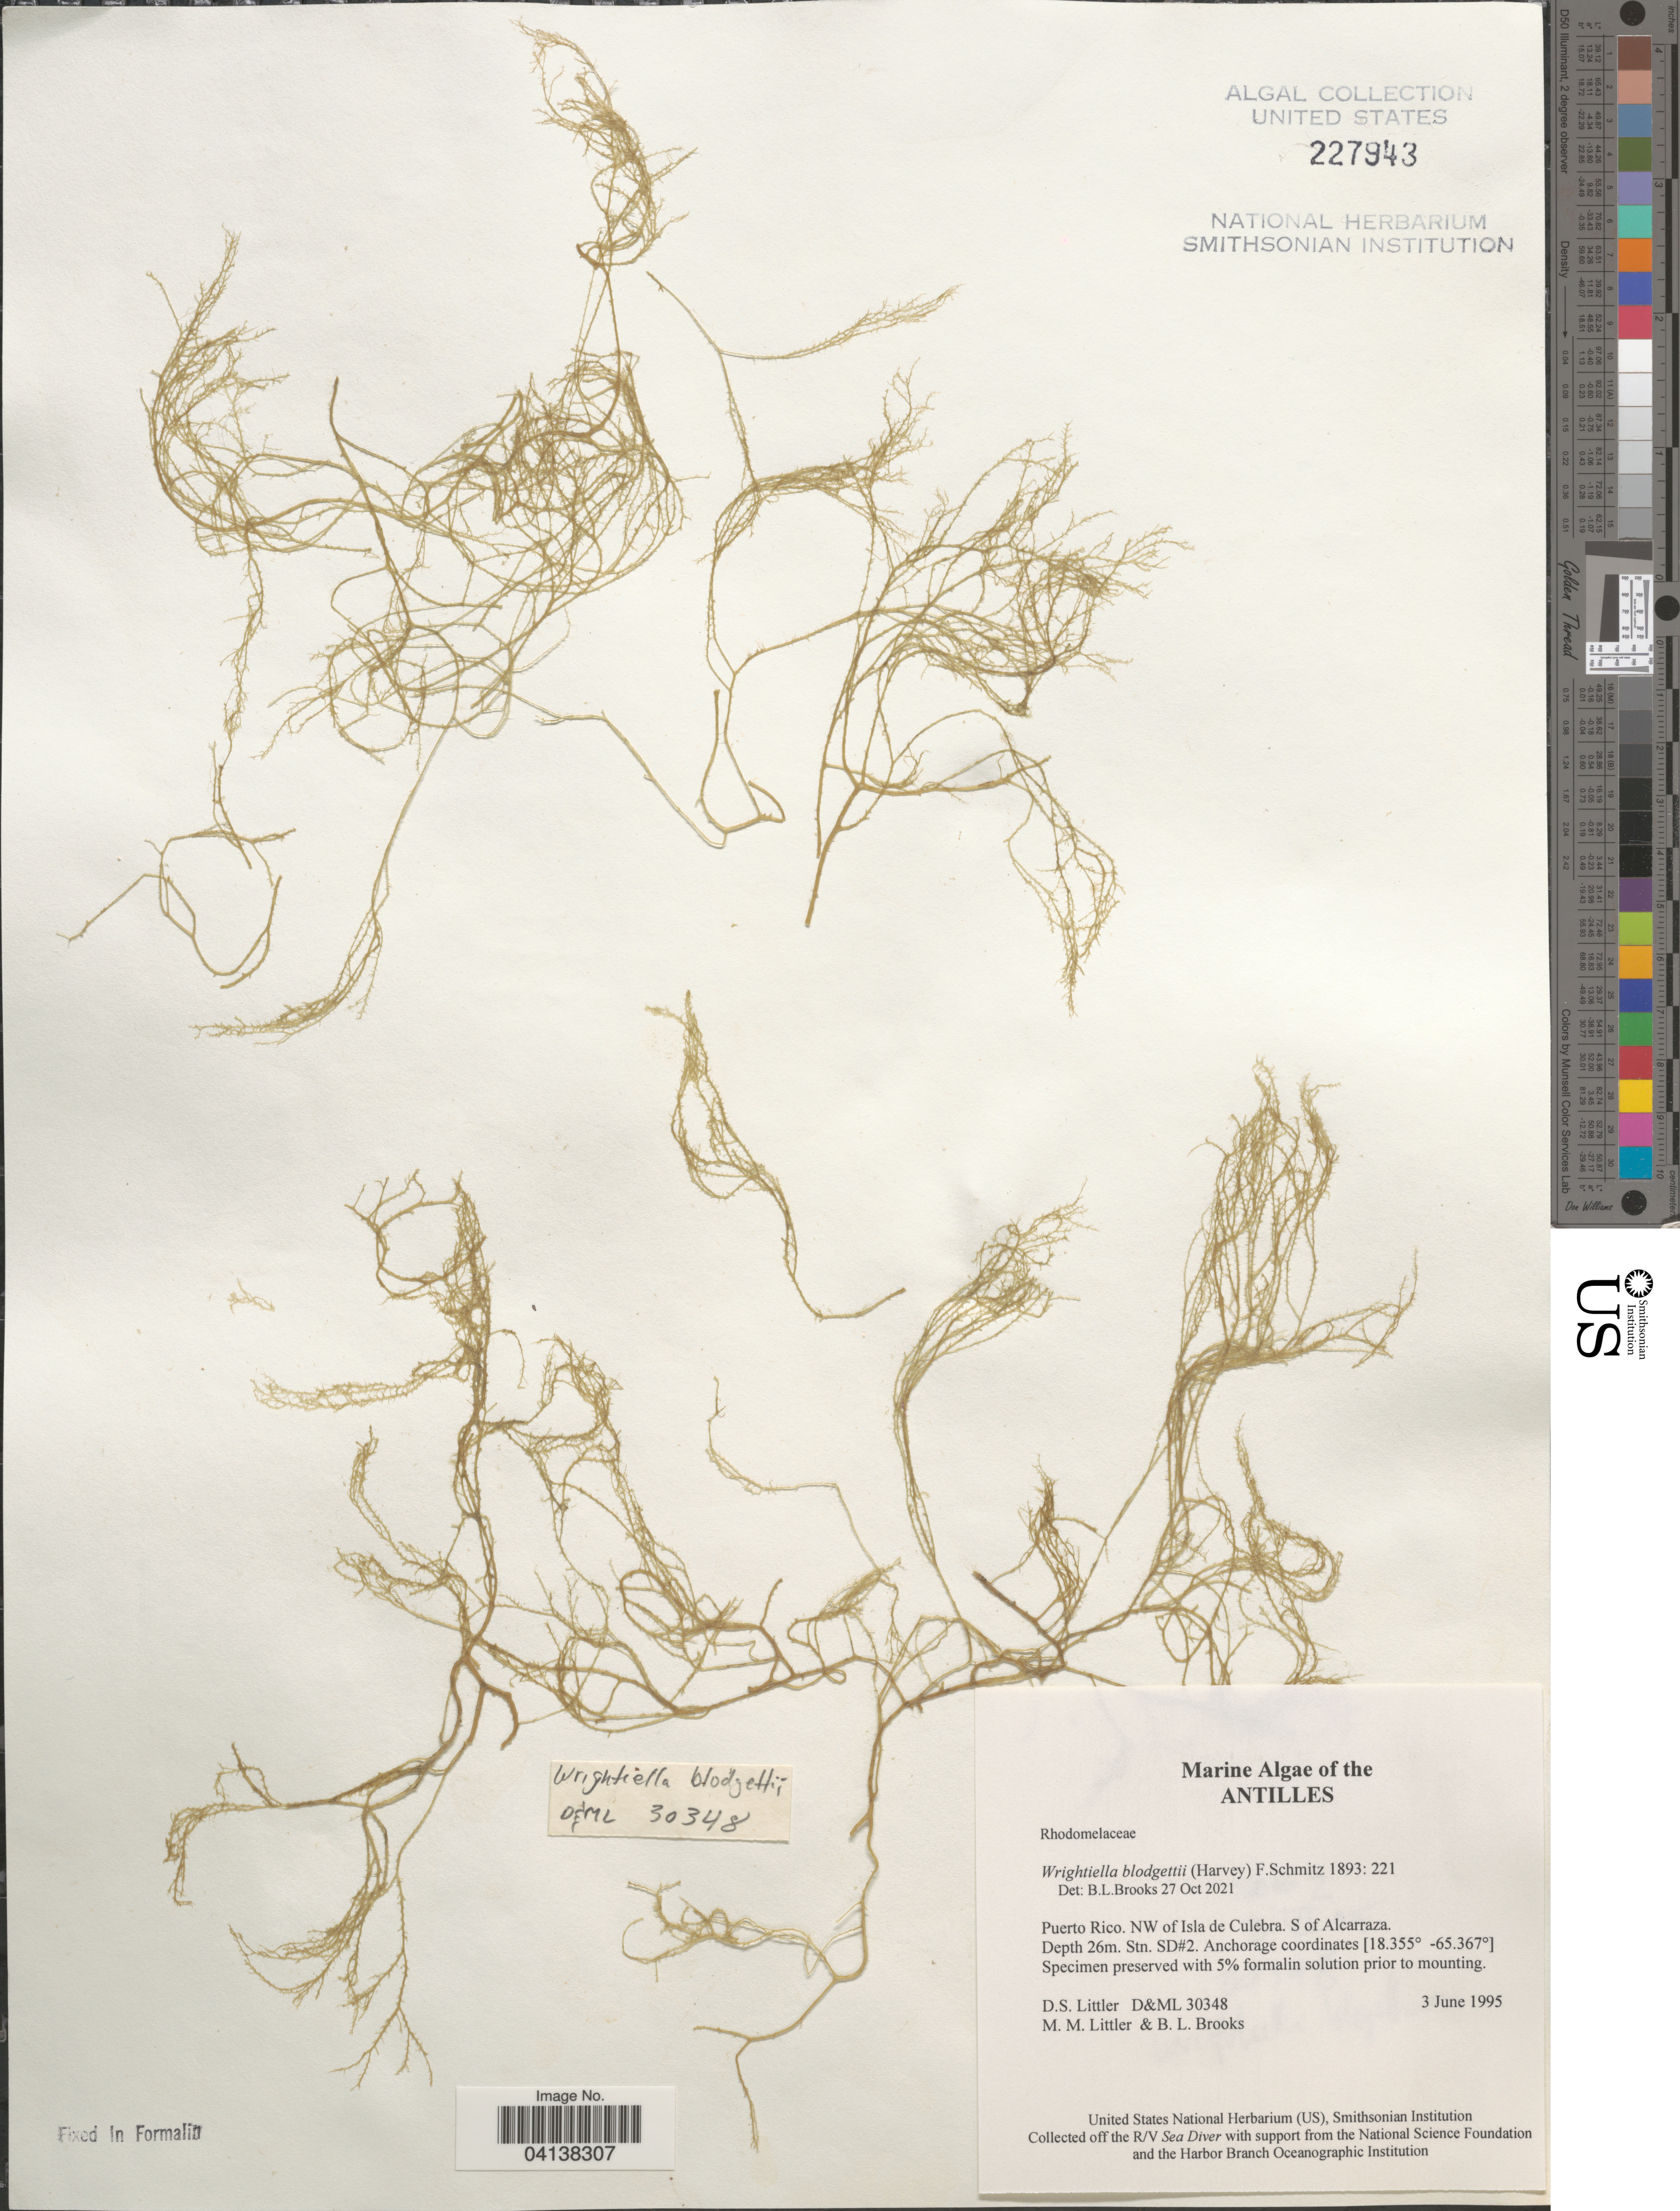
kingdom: Plantae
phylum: Rhodophyta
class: Florideophyceae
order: Ceramiales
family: Rhodomelaceae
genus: Wrightiella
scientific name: Wrightiella blodgettii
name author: (Harv.) F. Schmitz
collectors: D. S. Littler & B. Brooks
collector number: D&ML 30348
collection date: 1995-06-03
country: Puerto Rico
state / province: Culebra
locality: NW of Isla de Culebra. S of Alcarraza. Stn. SD#2. The Antilles.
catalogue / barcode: US 227943